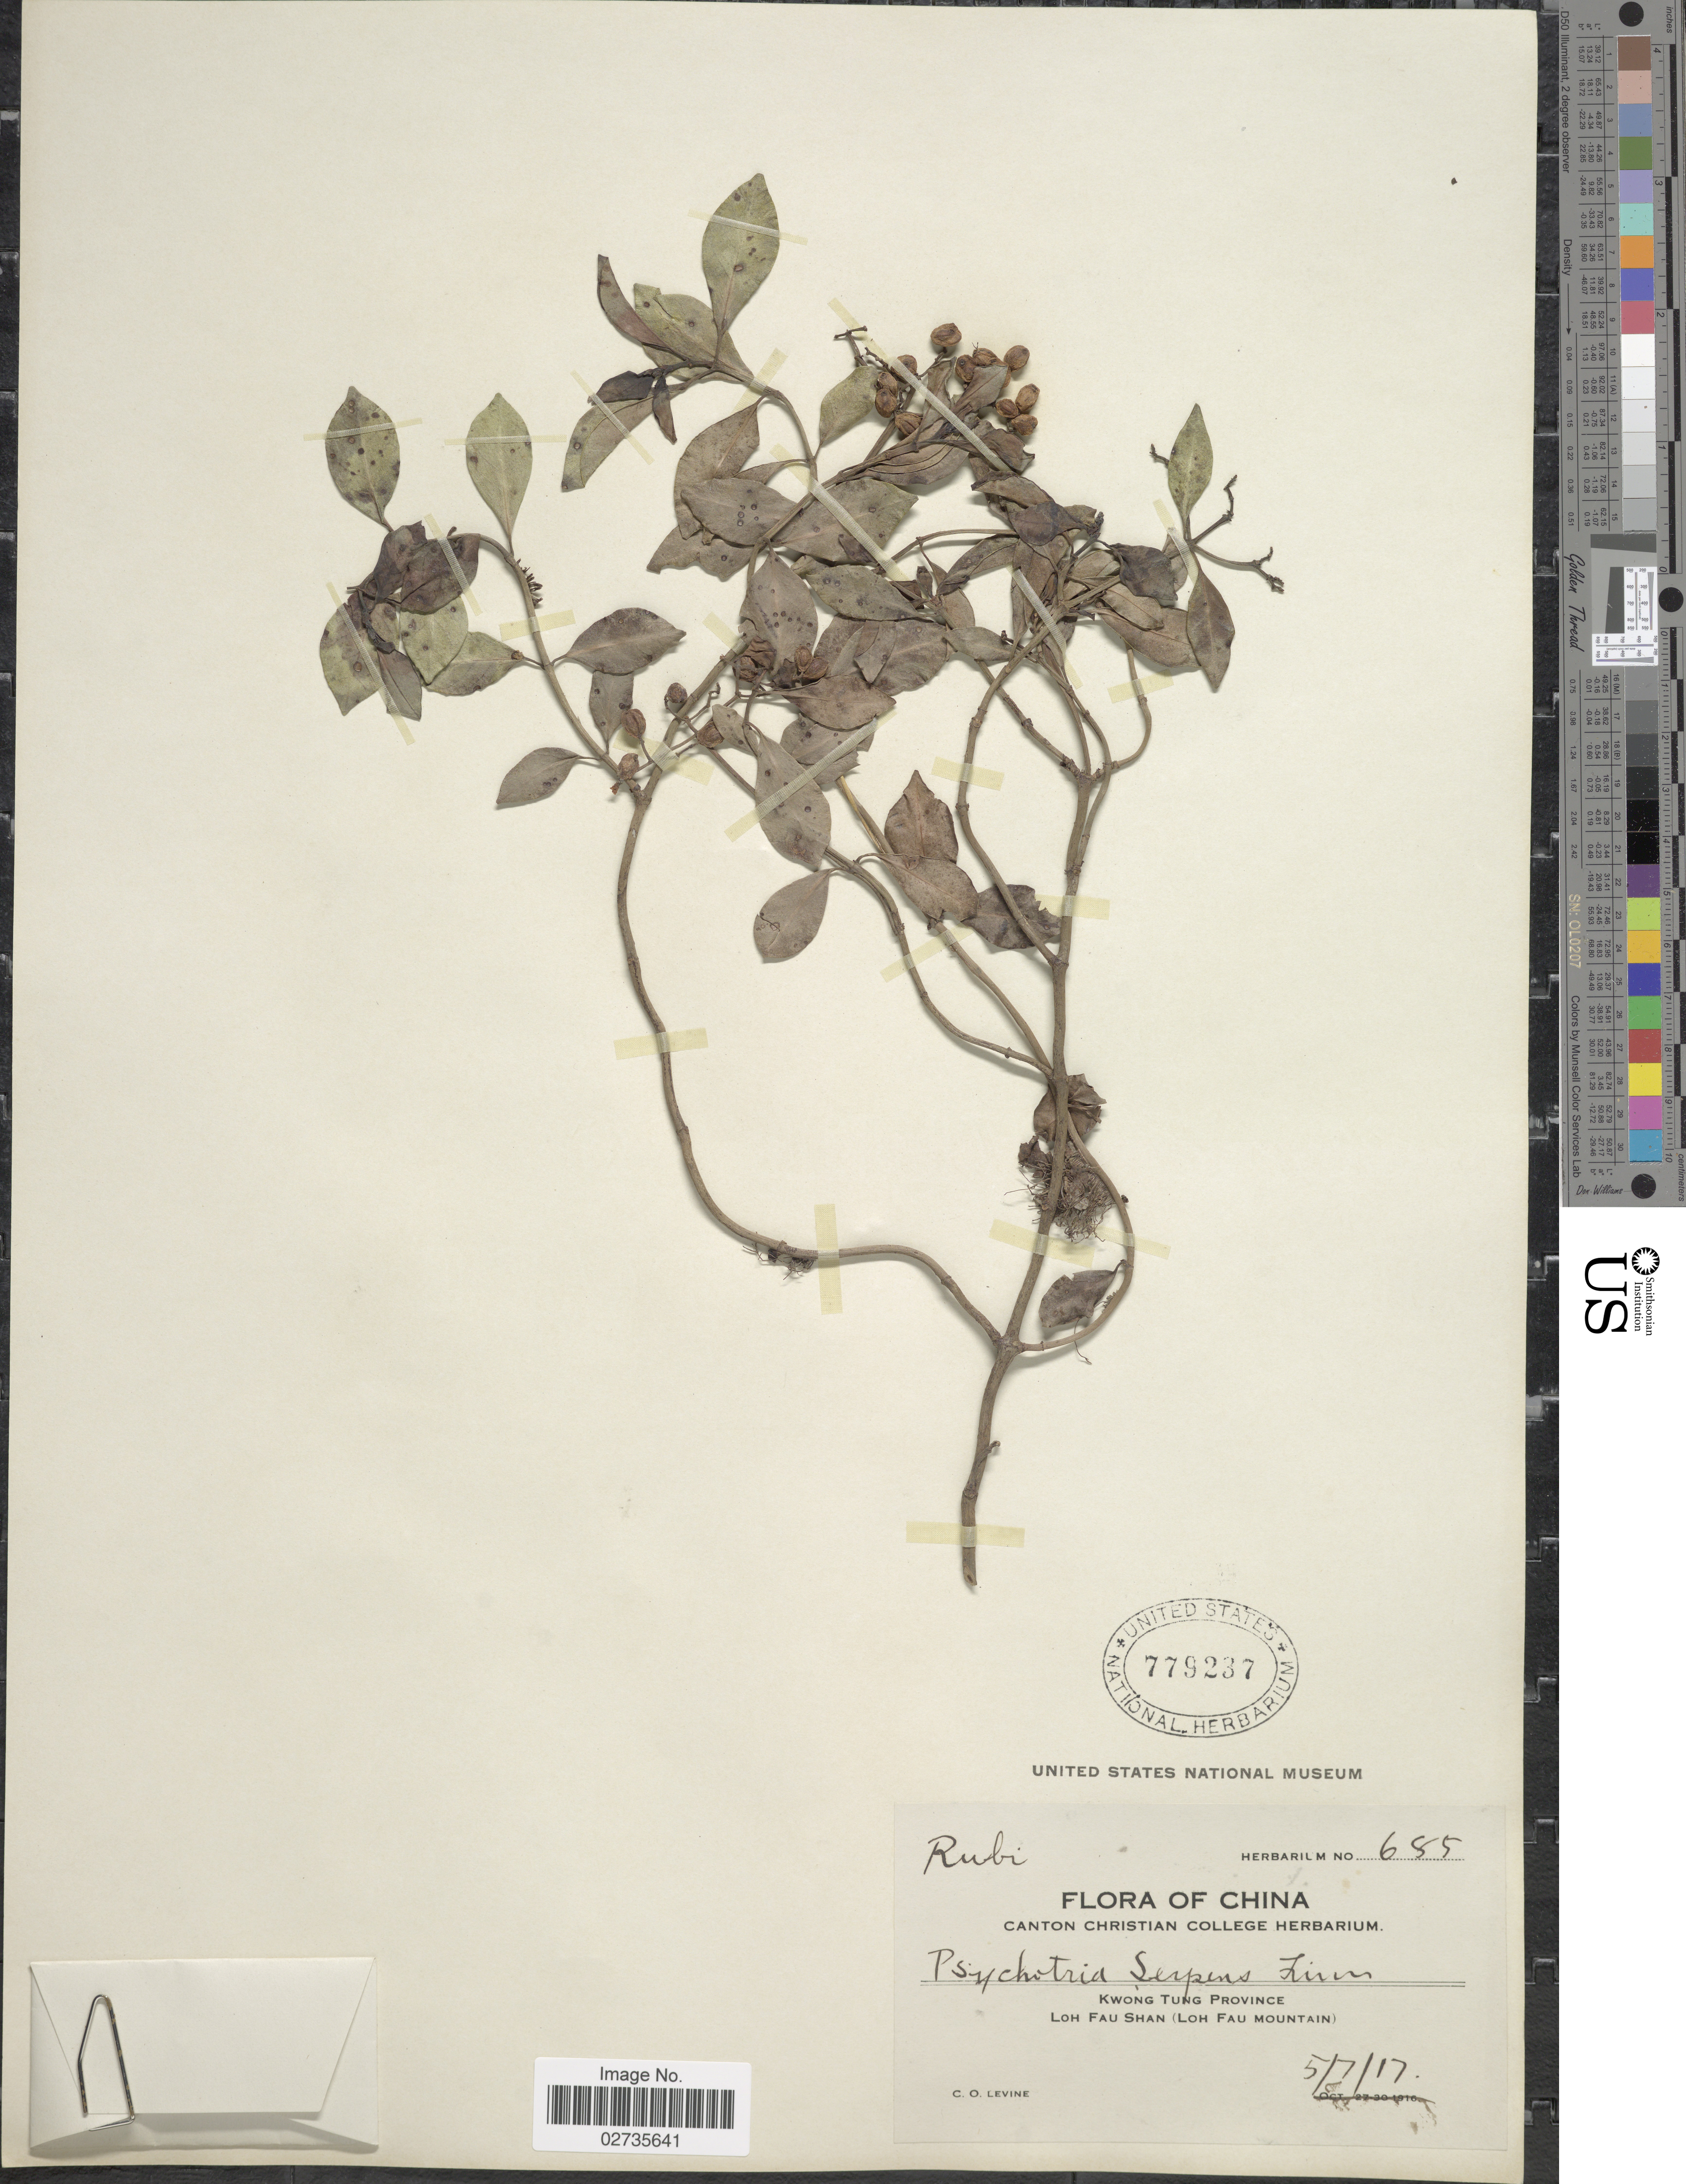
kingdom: Plantae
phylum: Tracheophyta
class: Magnoliopsida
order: Gentianales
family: Rubiaceae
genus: Psychotria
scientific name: Psychotria serpens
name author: L.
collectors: C. O. Levine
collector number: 685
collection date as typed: Transcribed d/m/y: 7/5/17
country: China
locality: Kwong Tung Province, Loh Fau Shan (Loh Fau Mountain)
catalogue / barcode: US 779237